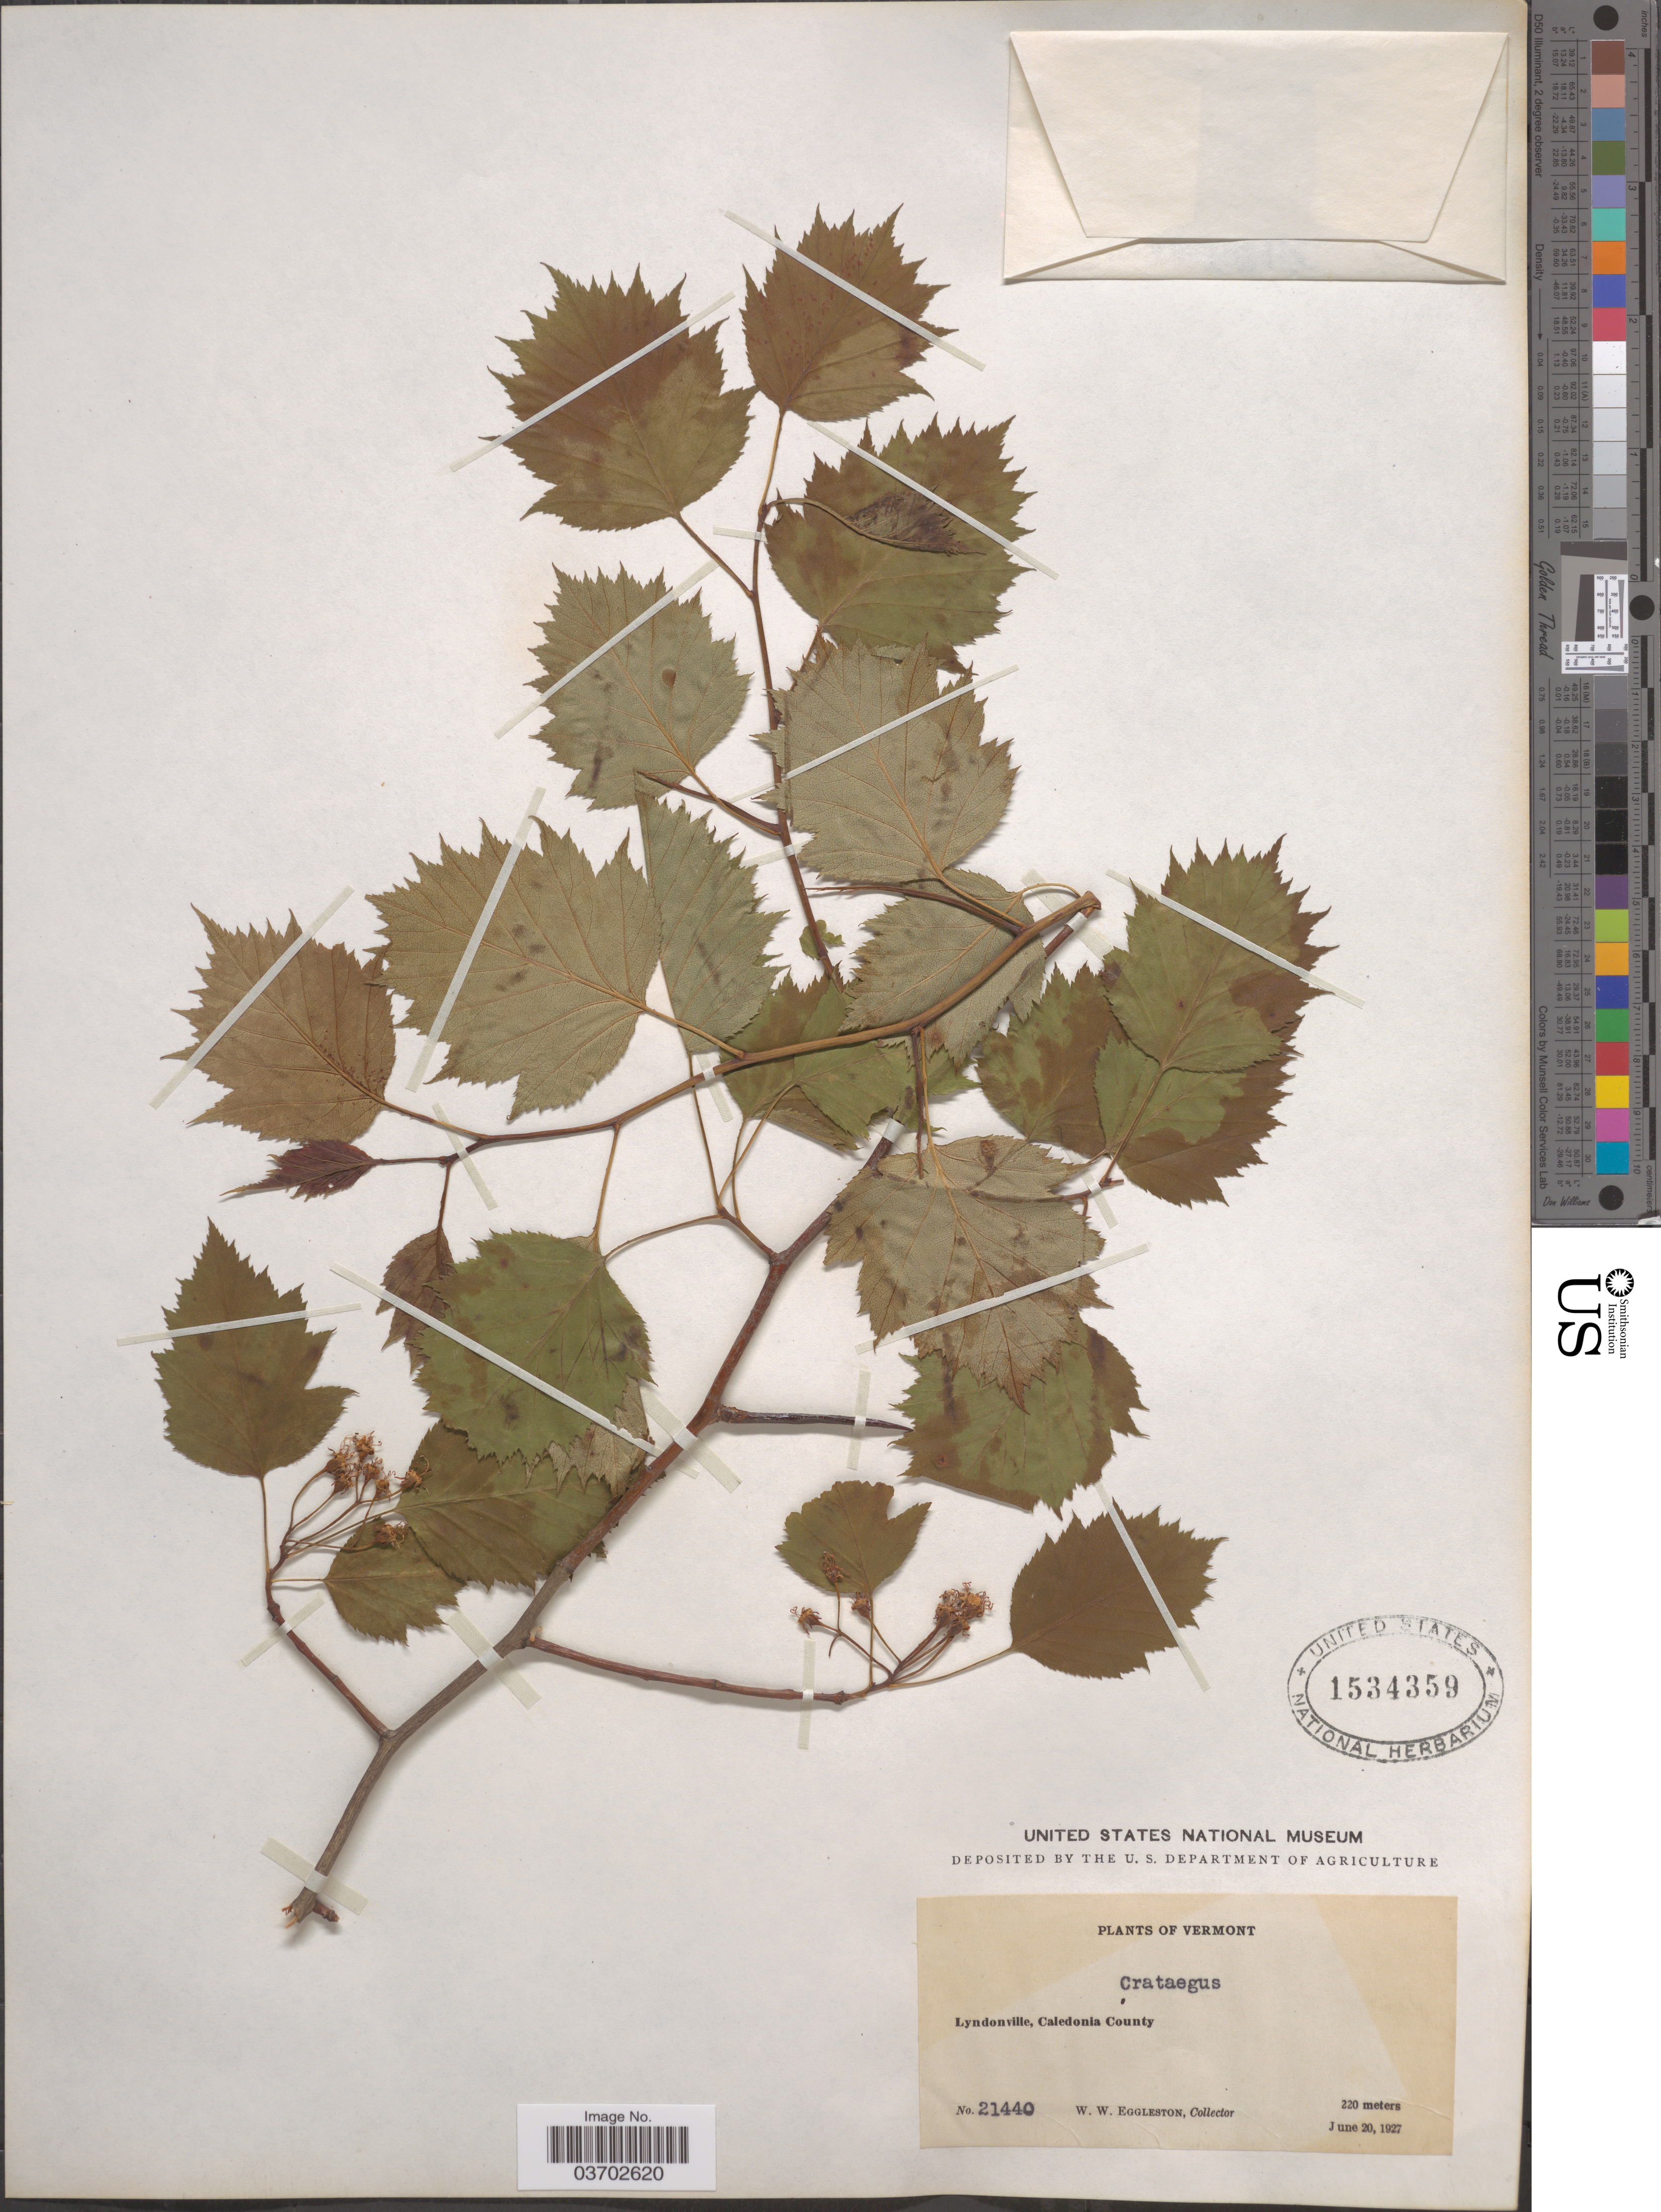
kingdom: Plantae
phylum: Tracheophyta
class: Magnoliopsida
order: Rosales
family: Rosaceae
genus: Crataegus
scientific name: Crataegus sp.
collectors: W. W. Eggleston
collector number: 21440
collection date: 1927-06-20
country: United States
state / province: Vermont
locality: Lyndonville, Caledonia County.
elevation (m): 220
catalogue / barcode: US 1534359